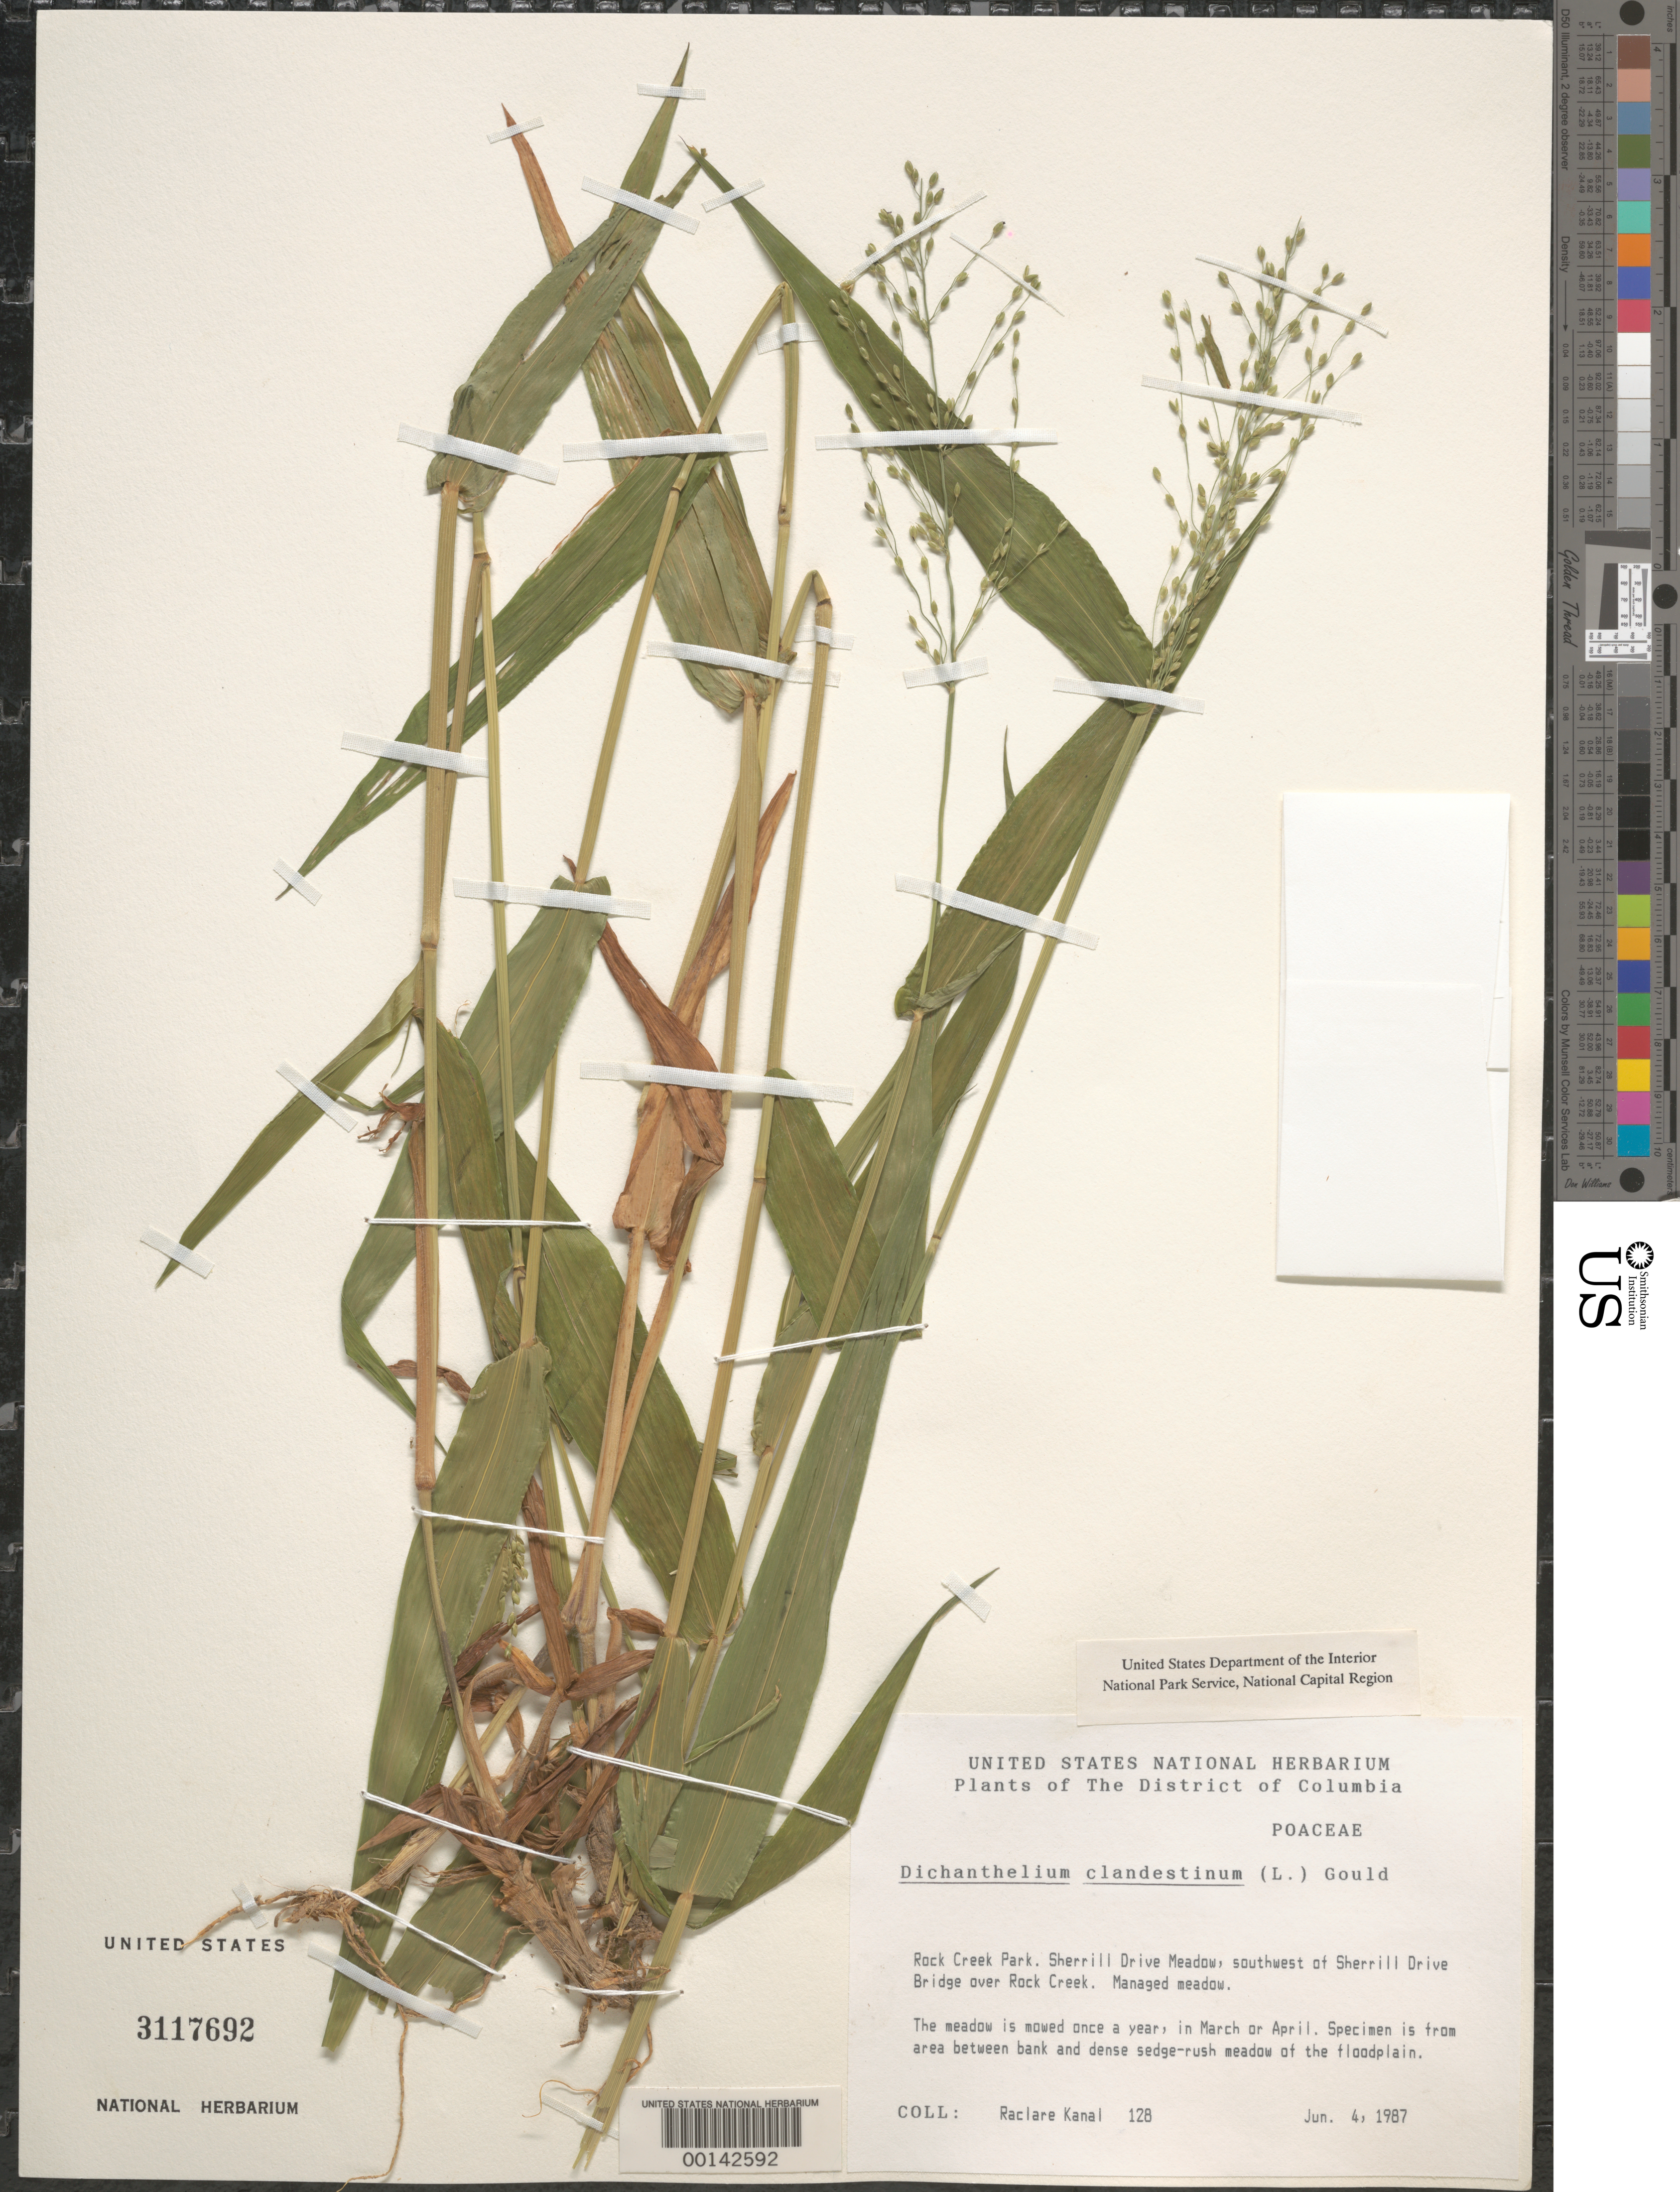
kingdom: Plantae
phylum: Tracheophyta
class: Liliopsida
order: Poales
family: Poaceae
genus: Dichanthelium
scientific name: Dichanthelium clandestinum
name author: (L.) Gould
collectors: R. Kanal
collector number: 128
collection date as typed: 04 Jun 1987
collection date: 1987-06-04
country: United States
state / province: District of Columbia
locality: Rock Creek Park. Sherrill Drive meadow, southwest of Sherrill Drive Bridge over Rock Creek. Rock Creek Park and Vicinity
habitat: Managed meadow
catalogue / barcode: US 3117692